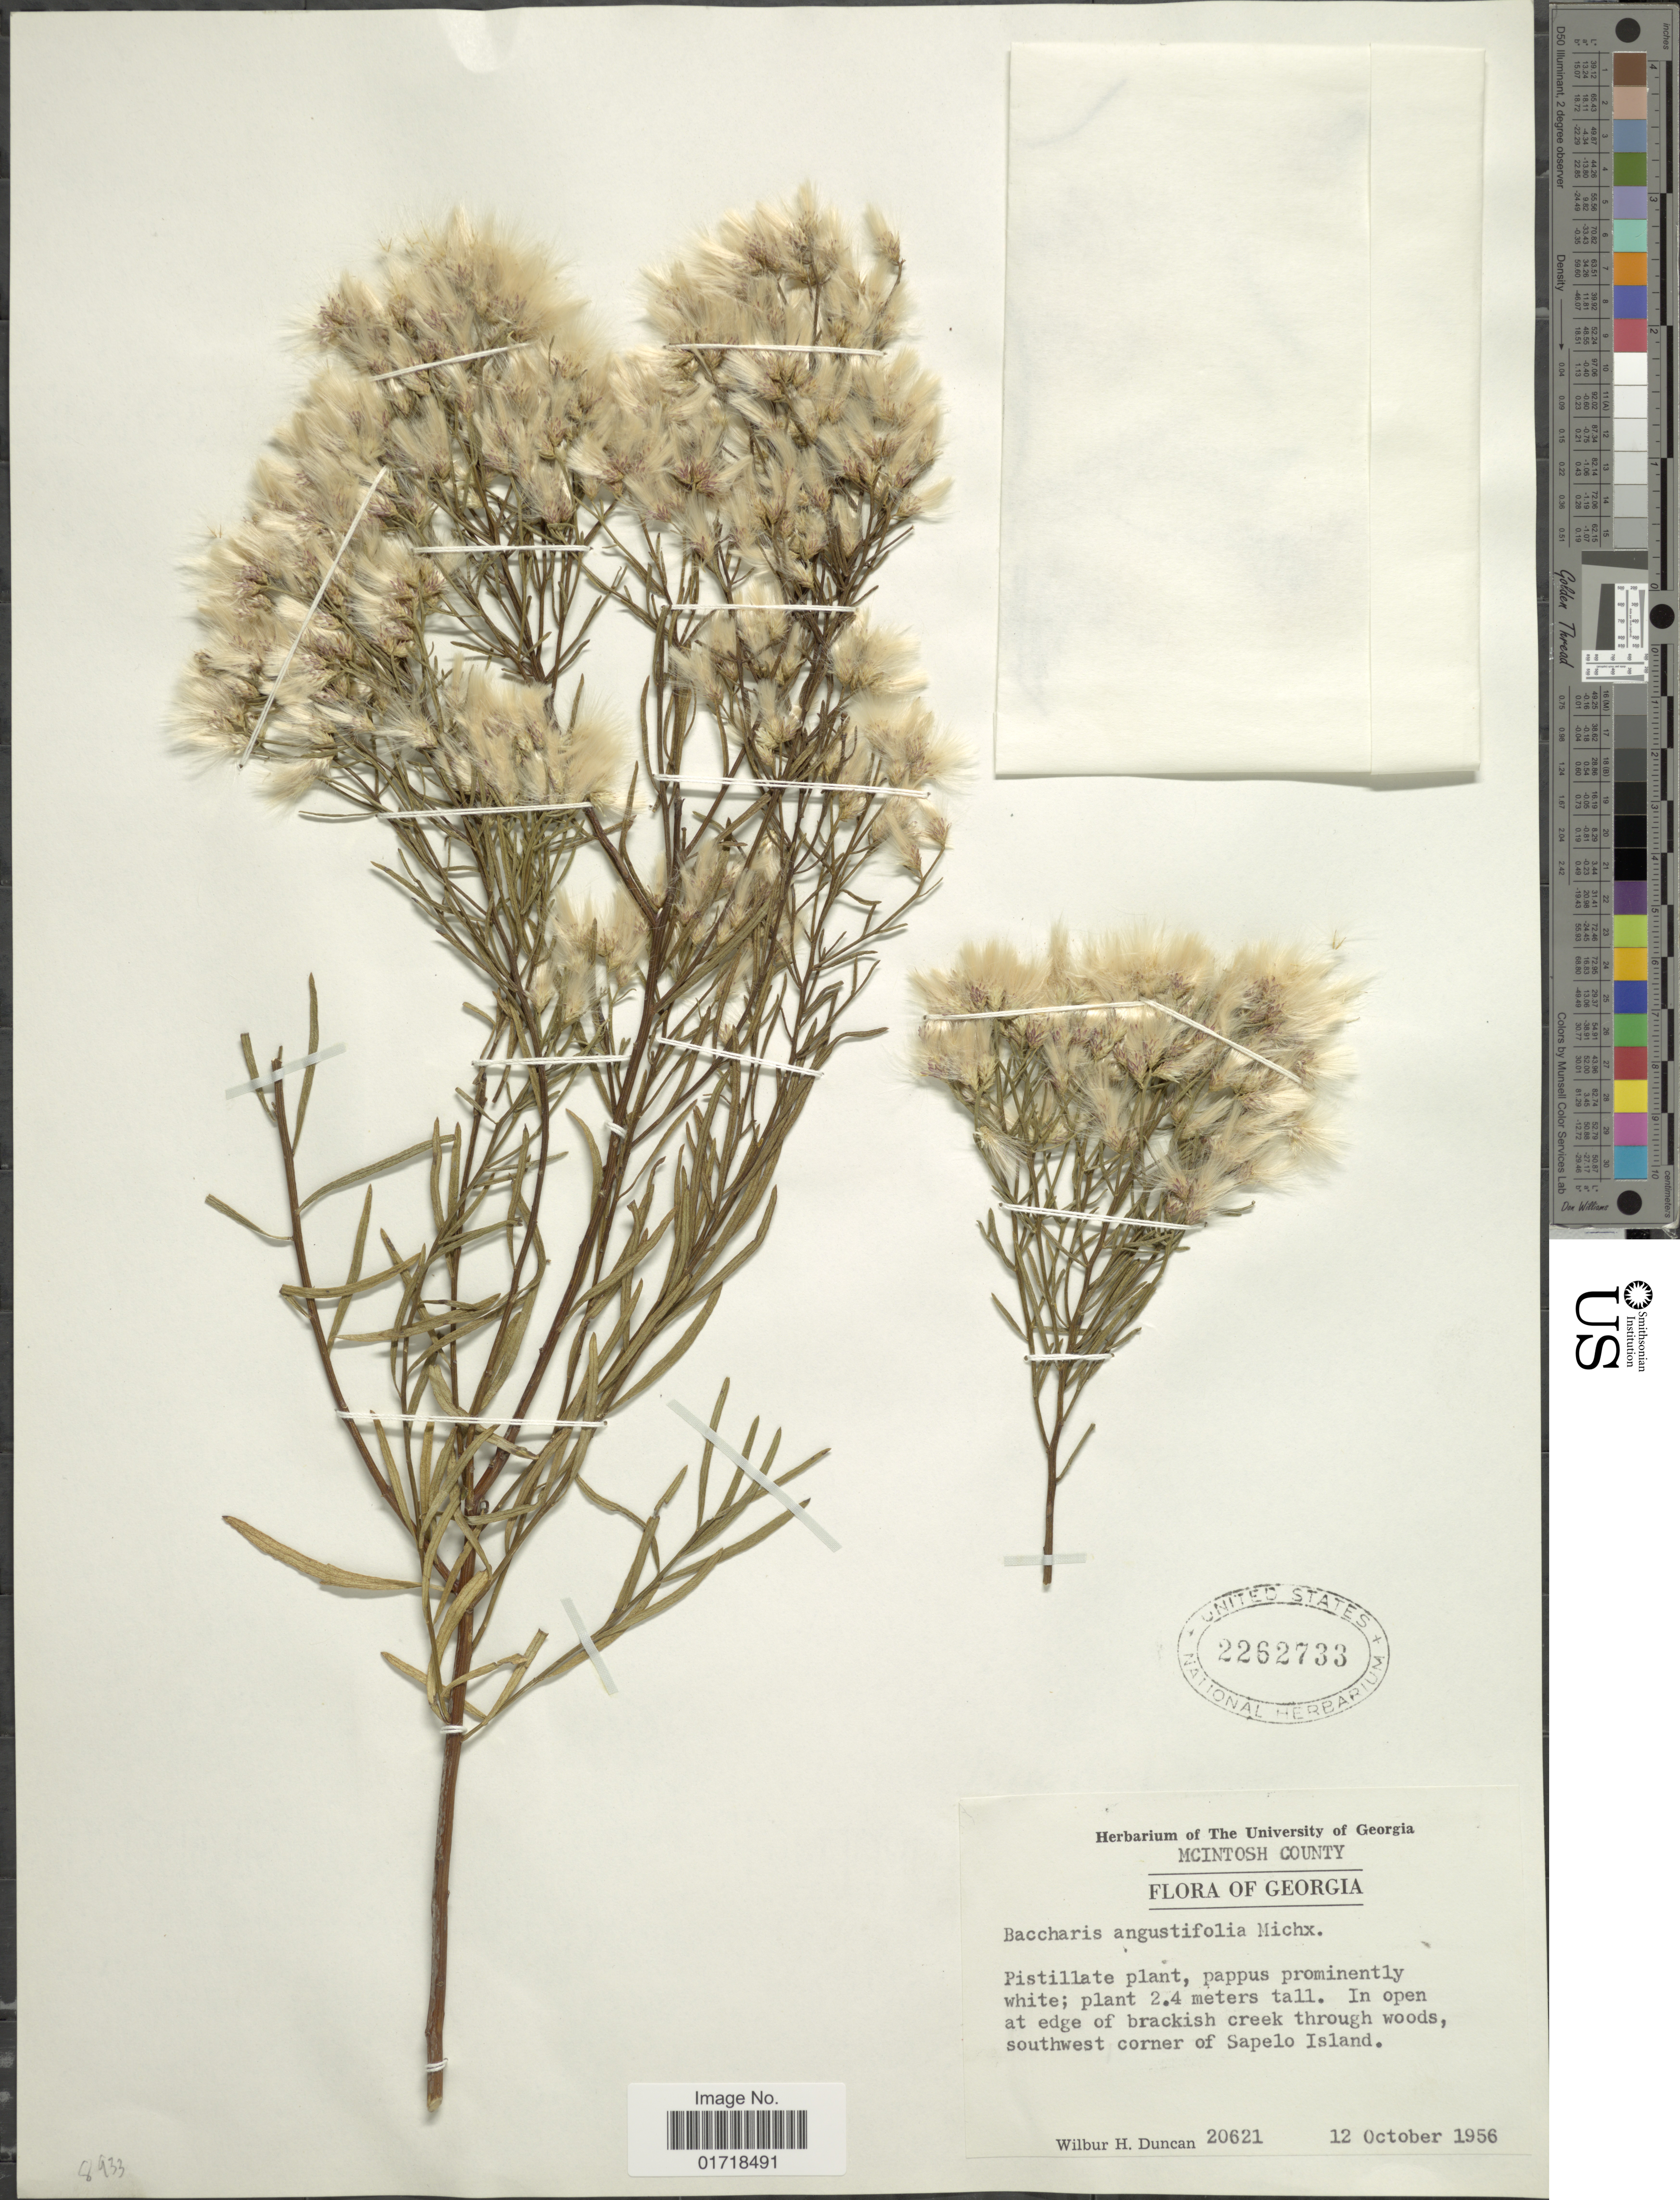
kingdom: Plantae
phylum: Tracheophyta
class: Magnoliopsida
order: Asterales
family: Asteraceae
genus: Baccharis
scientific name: Baccharis angustifolia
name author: Michx.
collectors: W. H. Duncan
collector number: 20621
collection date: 1956-10-12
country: United States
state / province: Georgia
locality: Mcintosh county, In open at edge of brackish creek through woods, southwest corner of Sapelo Island.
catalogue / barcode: US 2262733